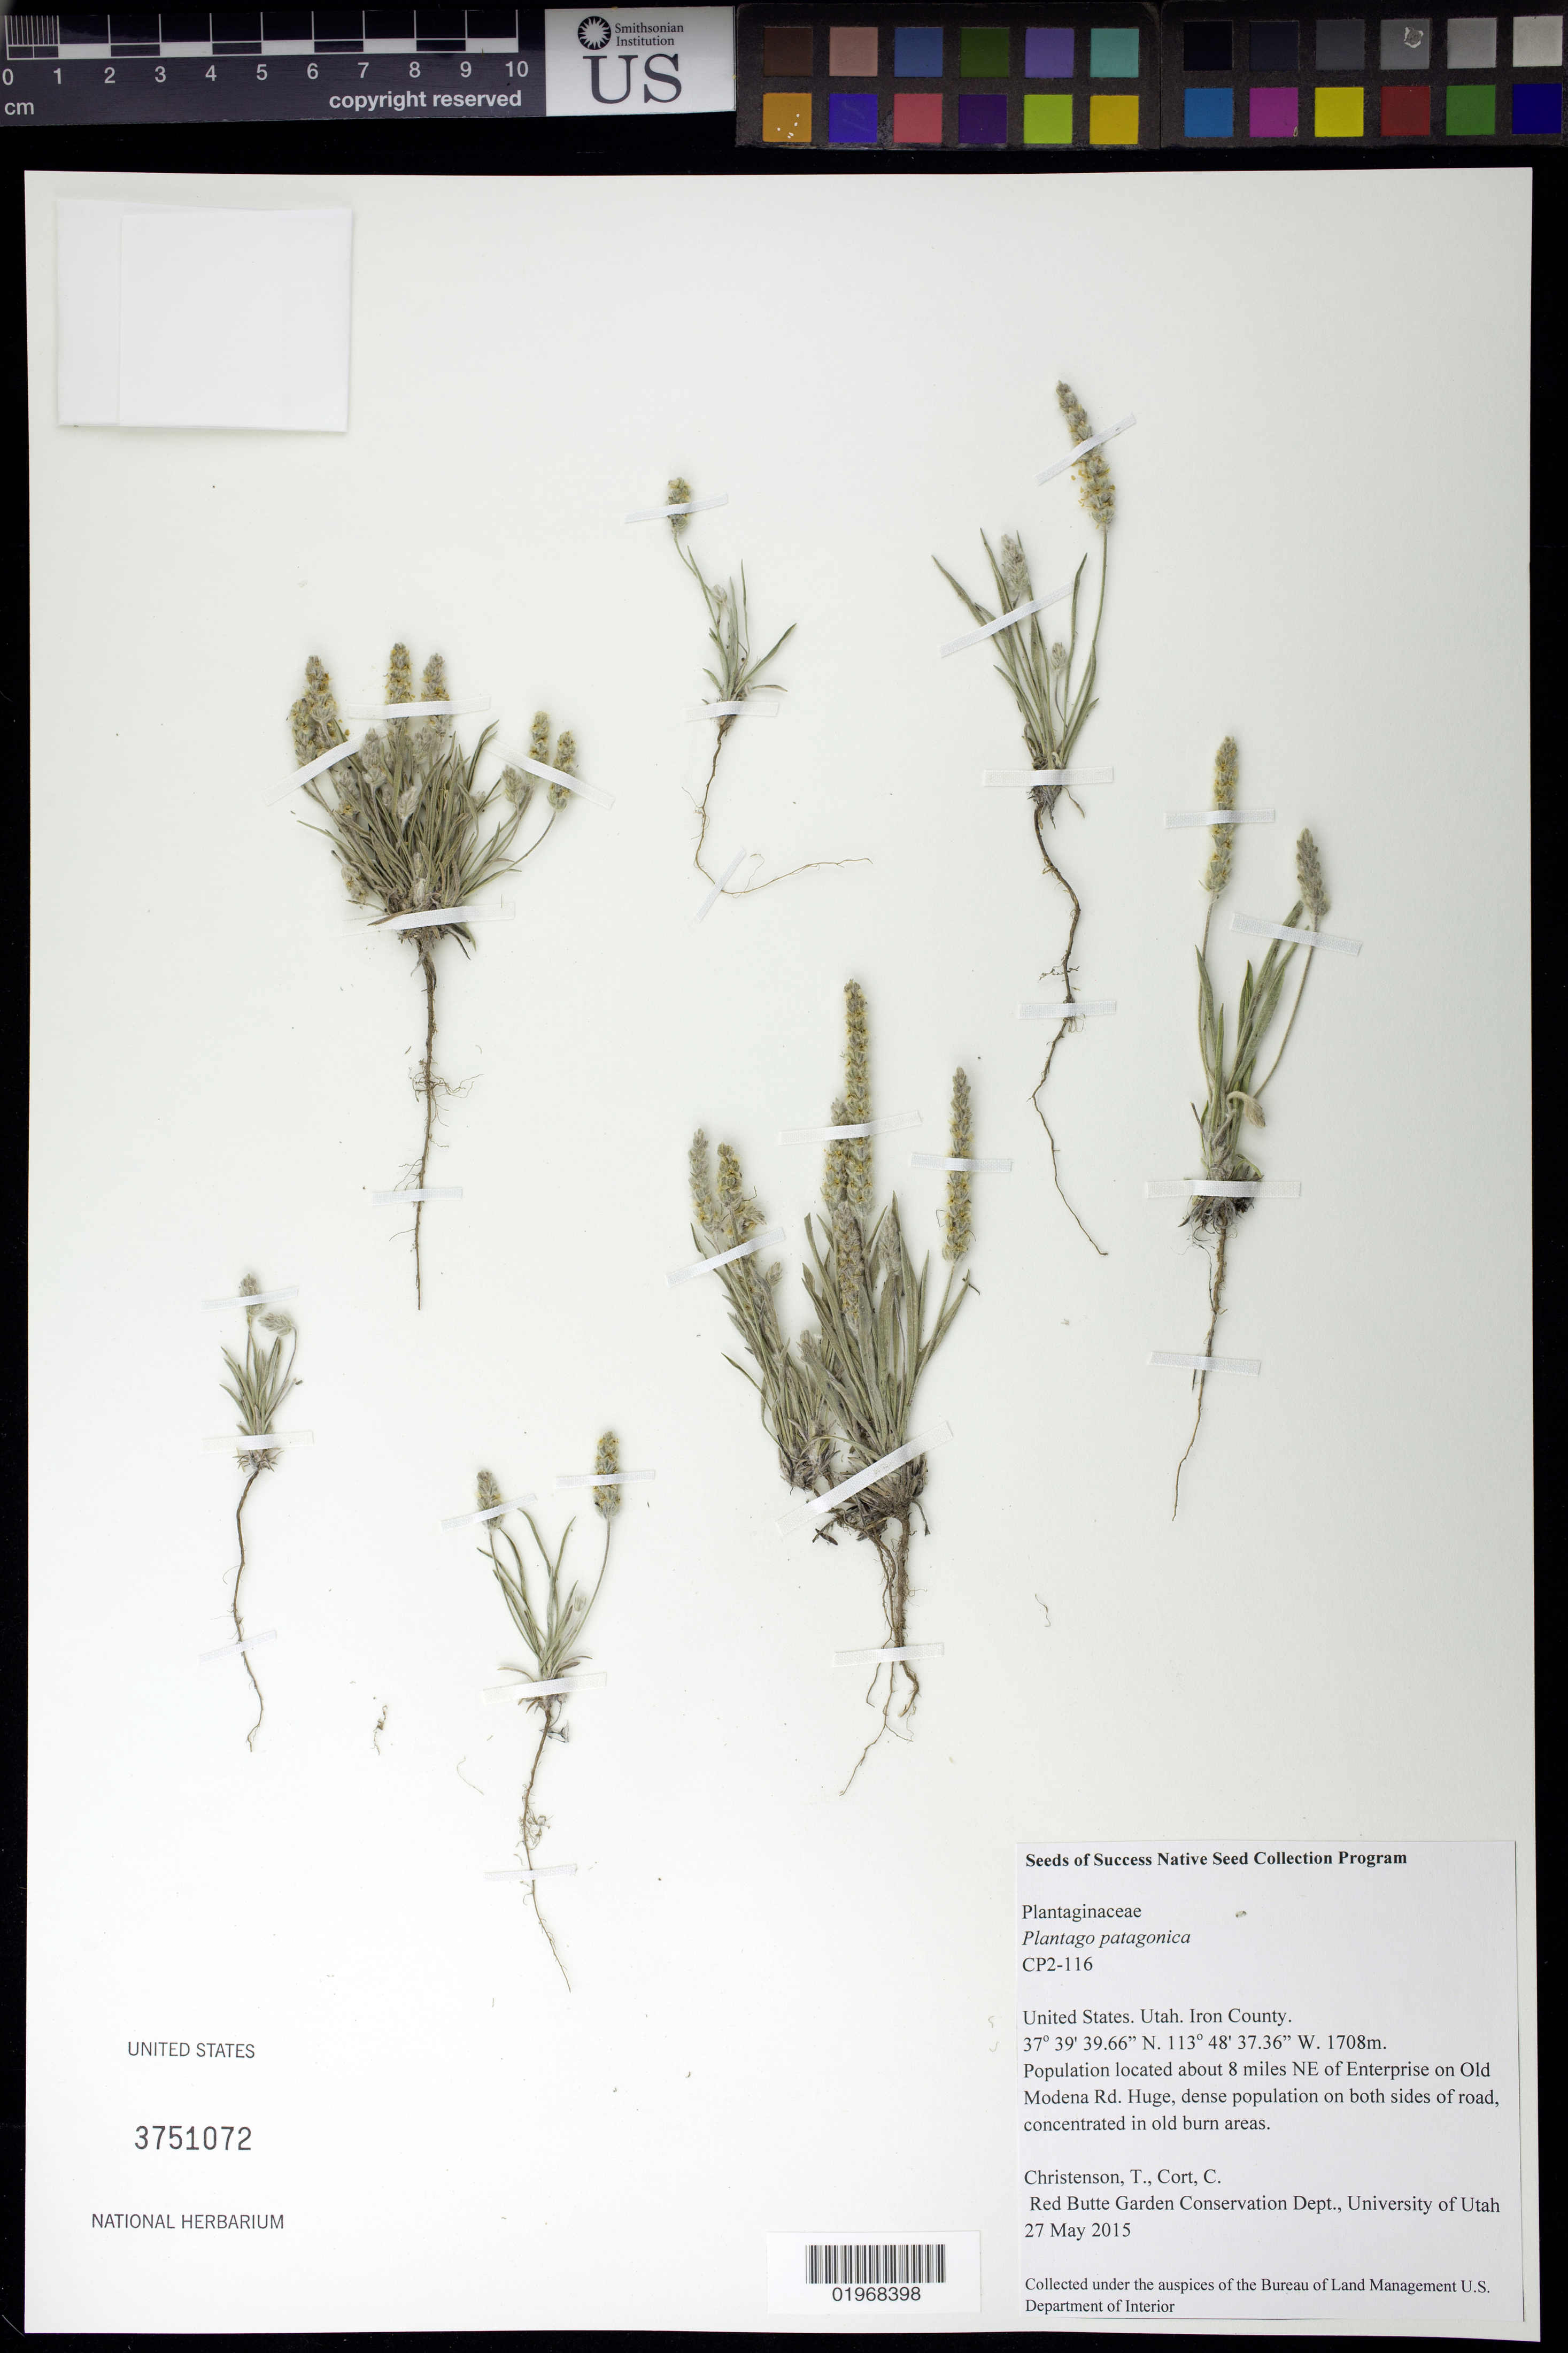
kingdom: Plantae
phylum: Tracheophyta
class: Magnoliopsida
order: Lamiales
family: Plantaginaceae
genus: Plantago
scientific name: Plantago patagonica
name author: Jacq.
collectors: T. Christenson & C. Cort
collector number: CP2-116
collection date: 2015-05-27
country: United States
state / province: Utah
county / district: Iron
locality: Old Modena Road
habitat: sagebrush basin and slopes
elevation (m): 521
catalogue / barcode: US 3751072